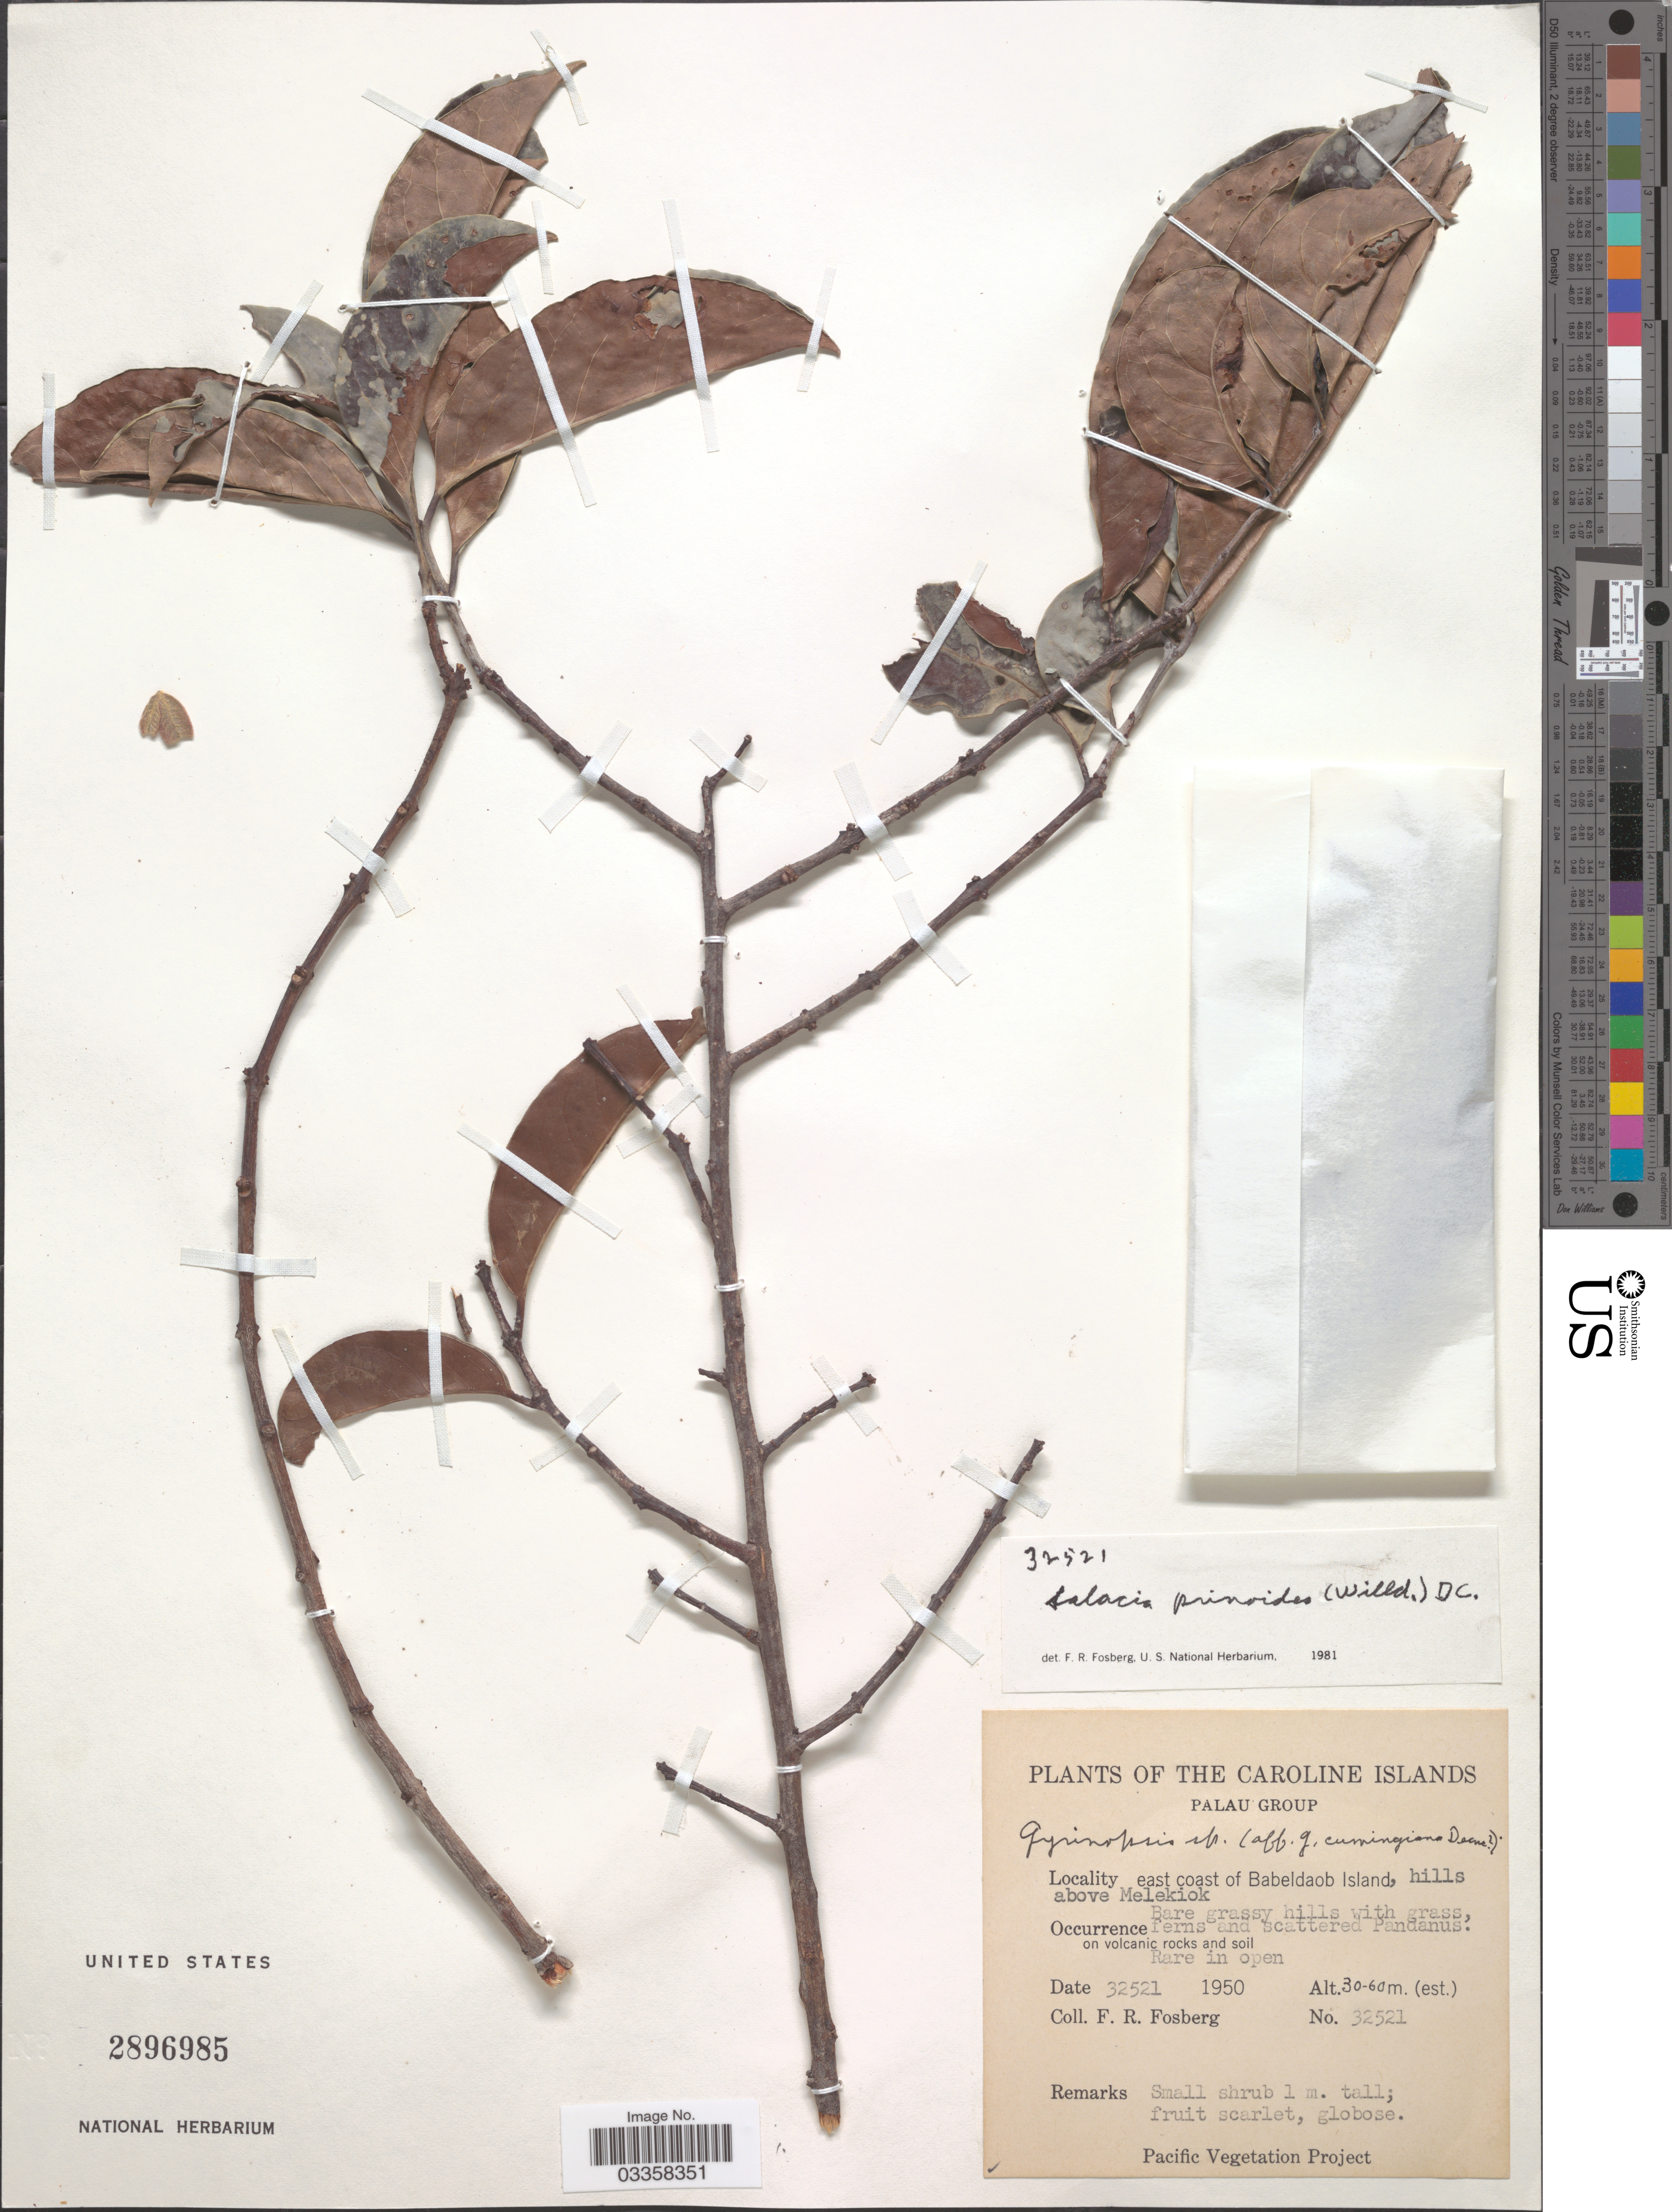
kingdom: Plantae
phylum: Tracheophyta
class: Magnoliopsida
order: Celastrales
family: Celastraceae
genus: Salacia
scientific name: Salacia prinoides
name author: (Willd.) DC.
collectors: F. R. Fosberg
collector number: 32521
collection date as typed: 32521 1950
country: Palau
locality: The Caroline Islands. Palau Group. East coast of Babeldaob Islands, hills above Melekiok.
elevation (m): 30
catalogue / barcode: US 2896985